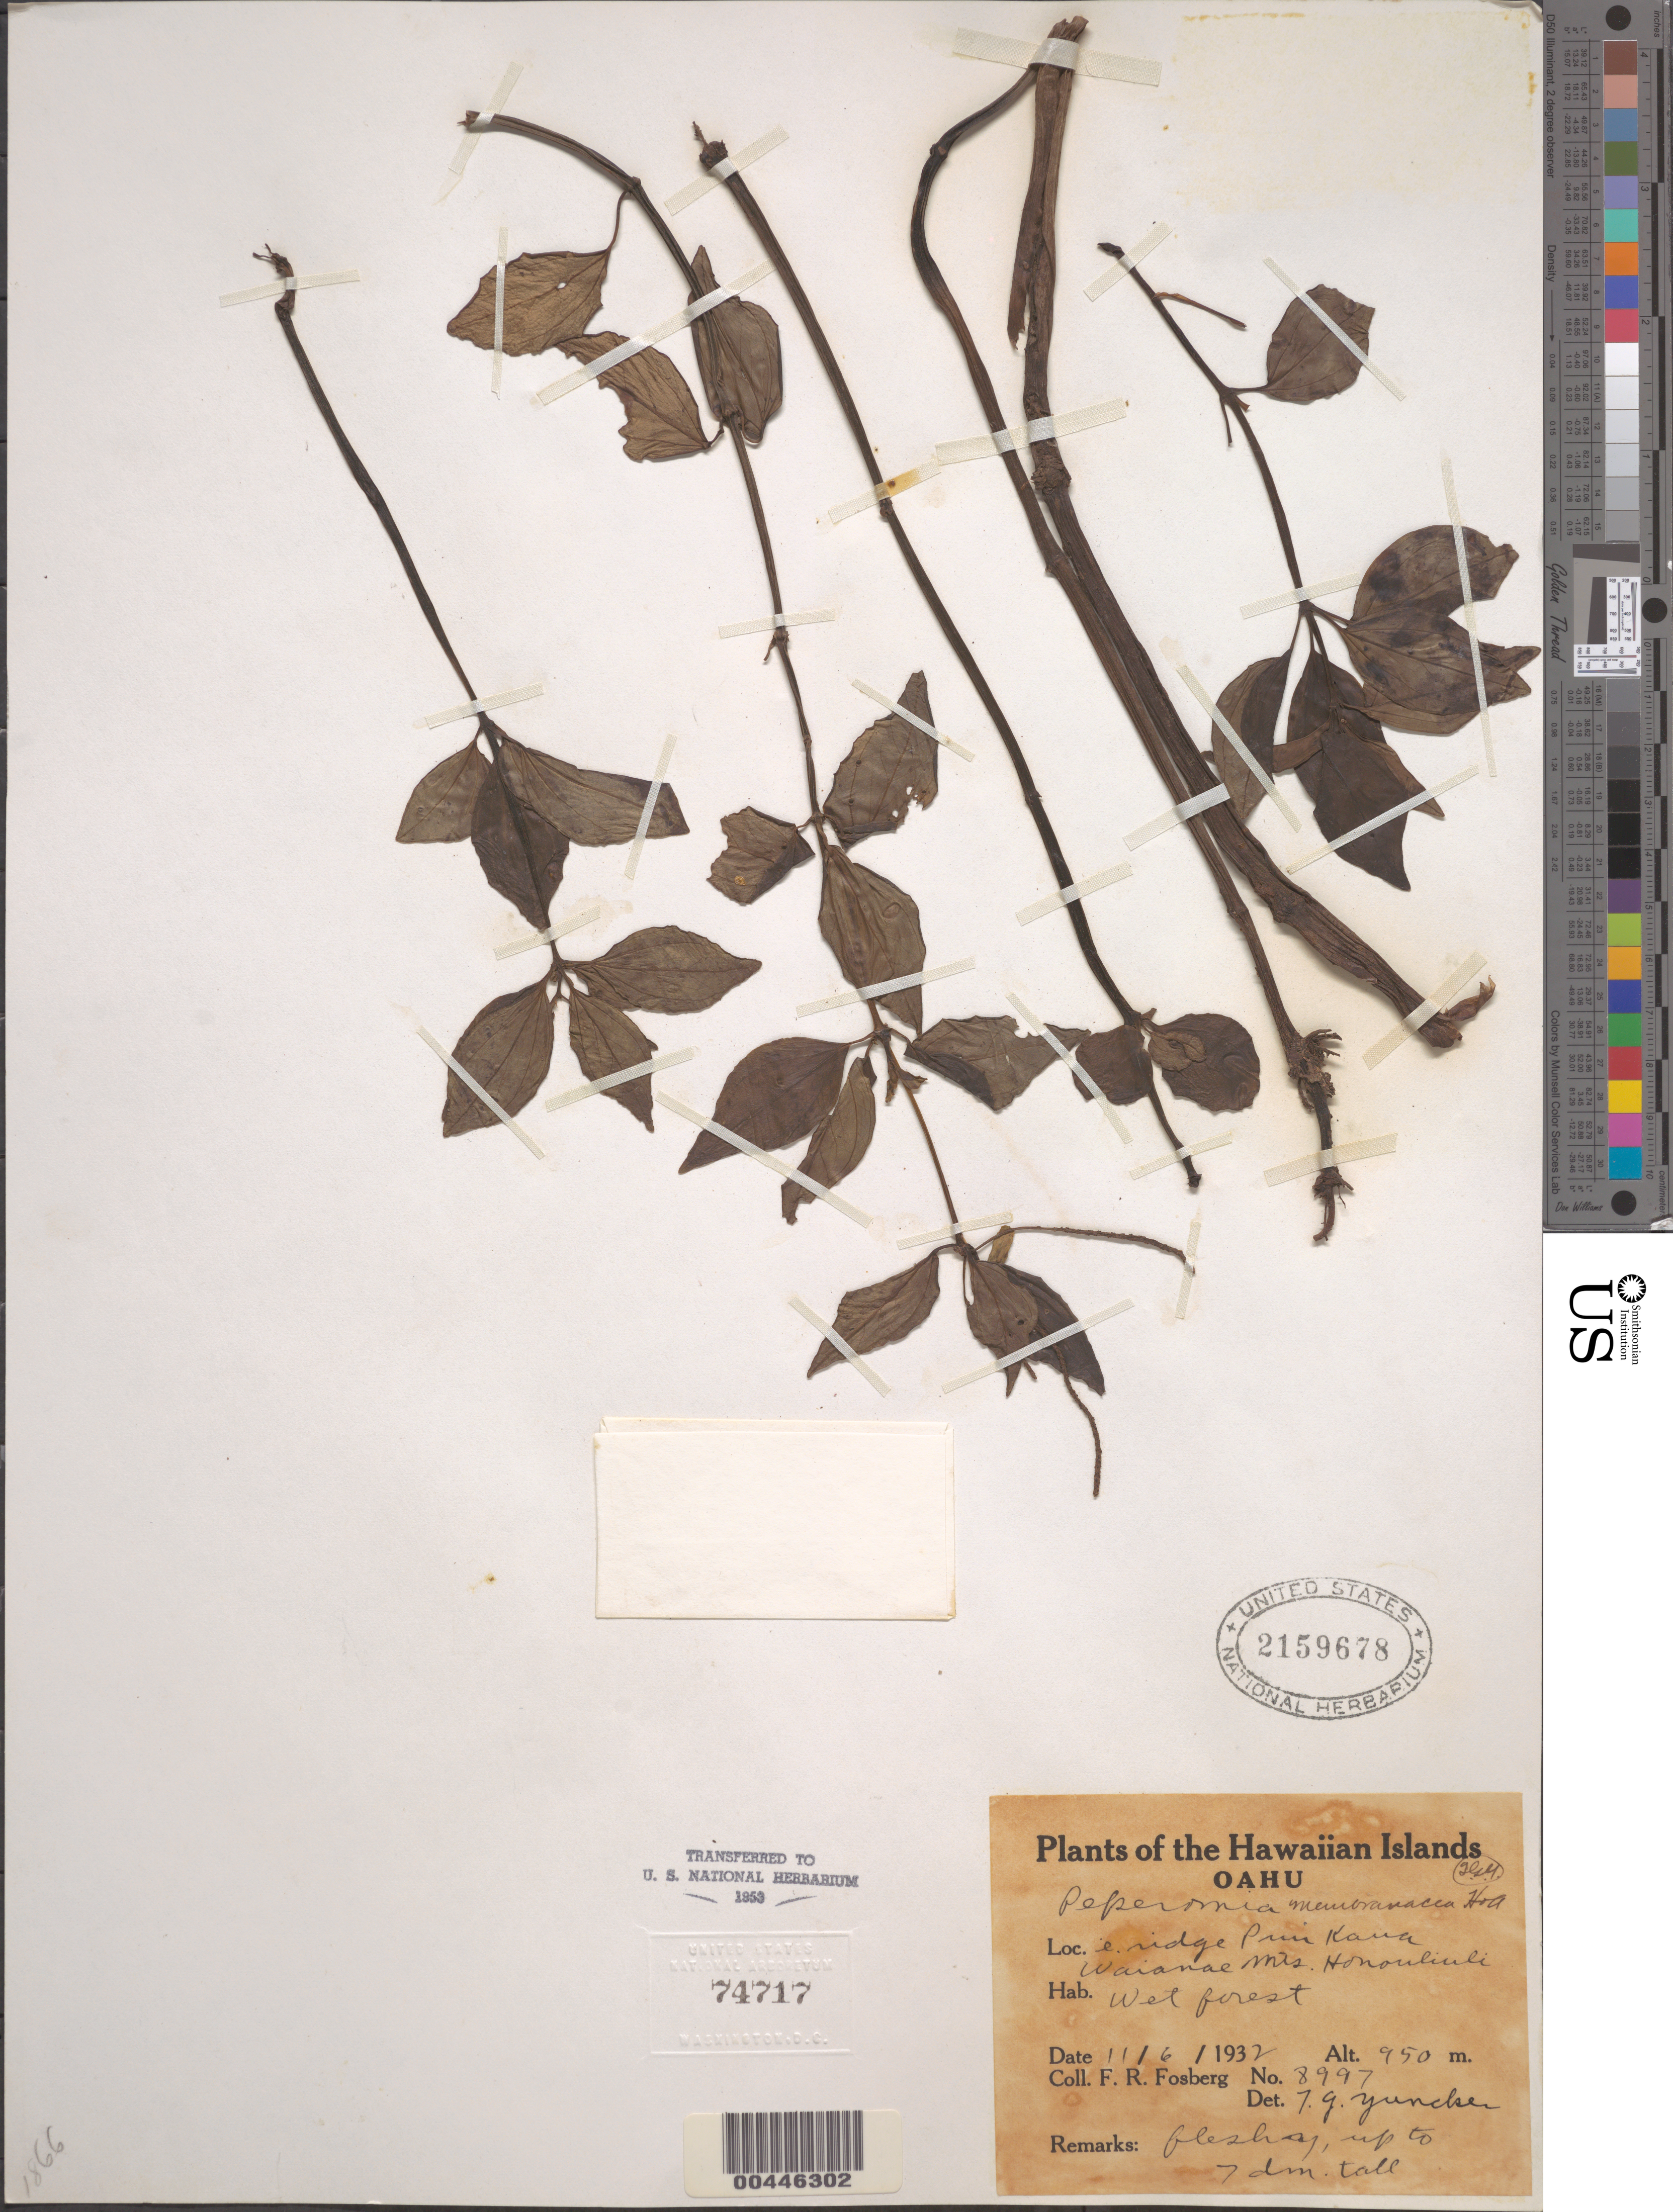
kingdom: Plantae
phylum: Tracheophyta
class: Magnoliopsida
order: Piperales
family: Piperaceae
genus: Peperomia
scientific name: Peperomia membranacea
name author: Hook. & Arn.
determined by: Yuncker, T. G.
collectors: F. R. Fosberg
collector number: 8997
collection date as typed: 11 Jun 1932 or 6 Nov 1932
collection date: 1932-06-11 or 1932-11-06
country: United States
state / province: Hawaii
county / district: Honolulu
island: Oahu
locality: E ridge of Puu Kaua, Waianae Mts, Honouliuli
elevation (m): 950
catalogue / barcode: US 2159678